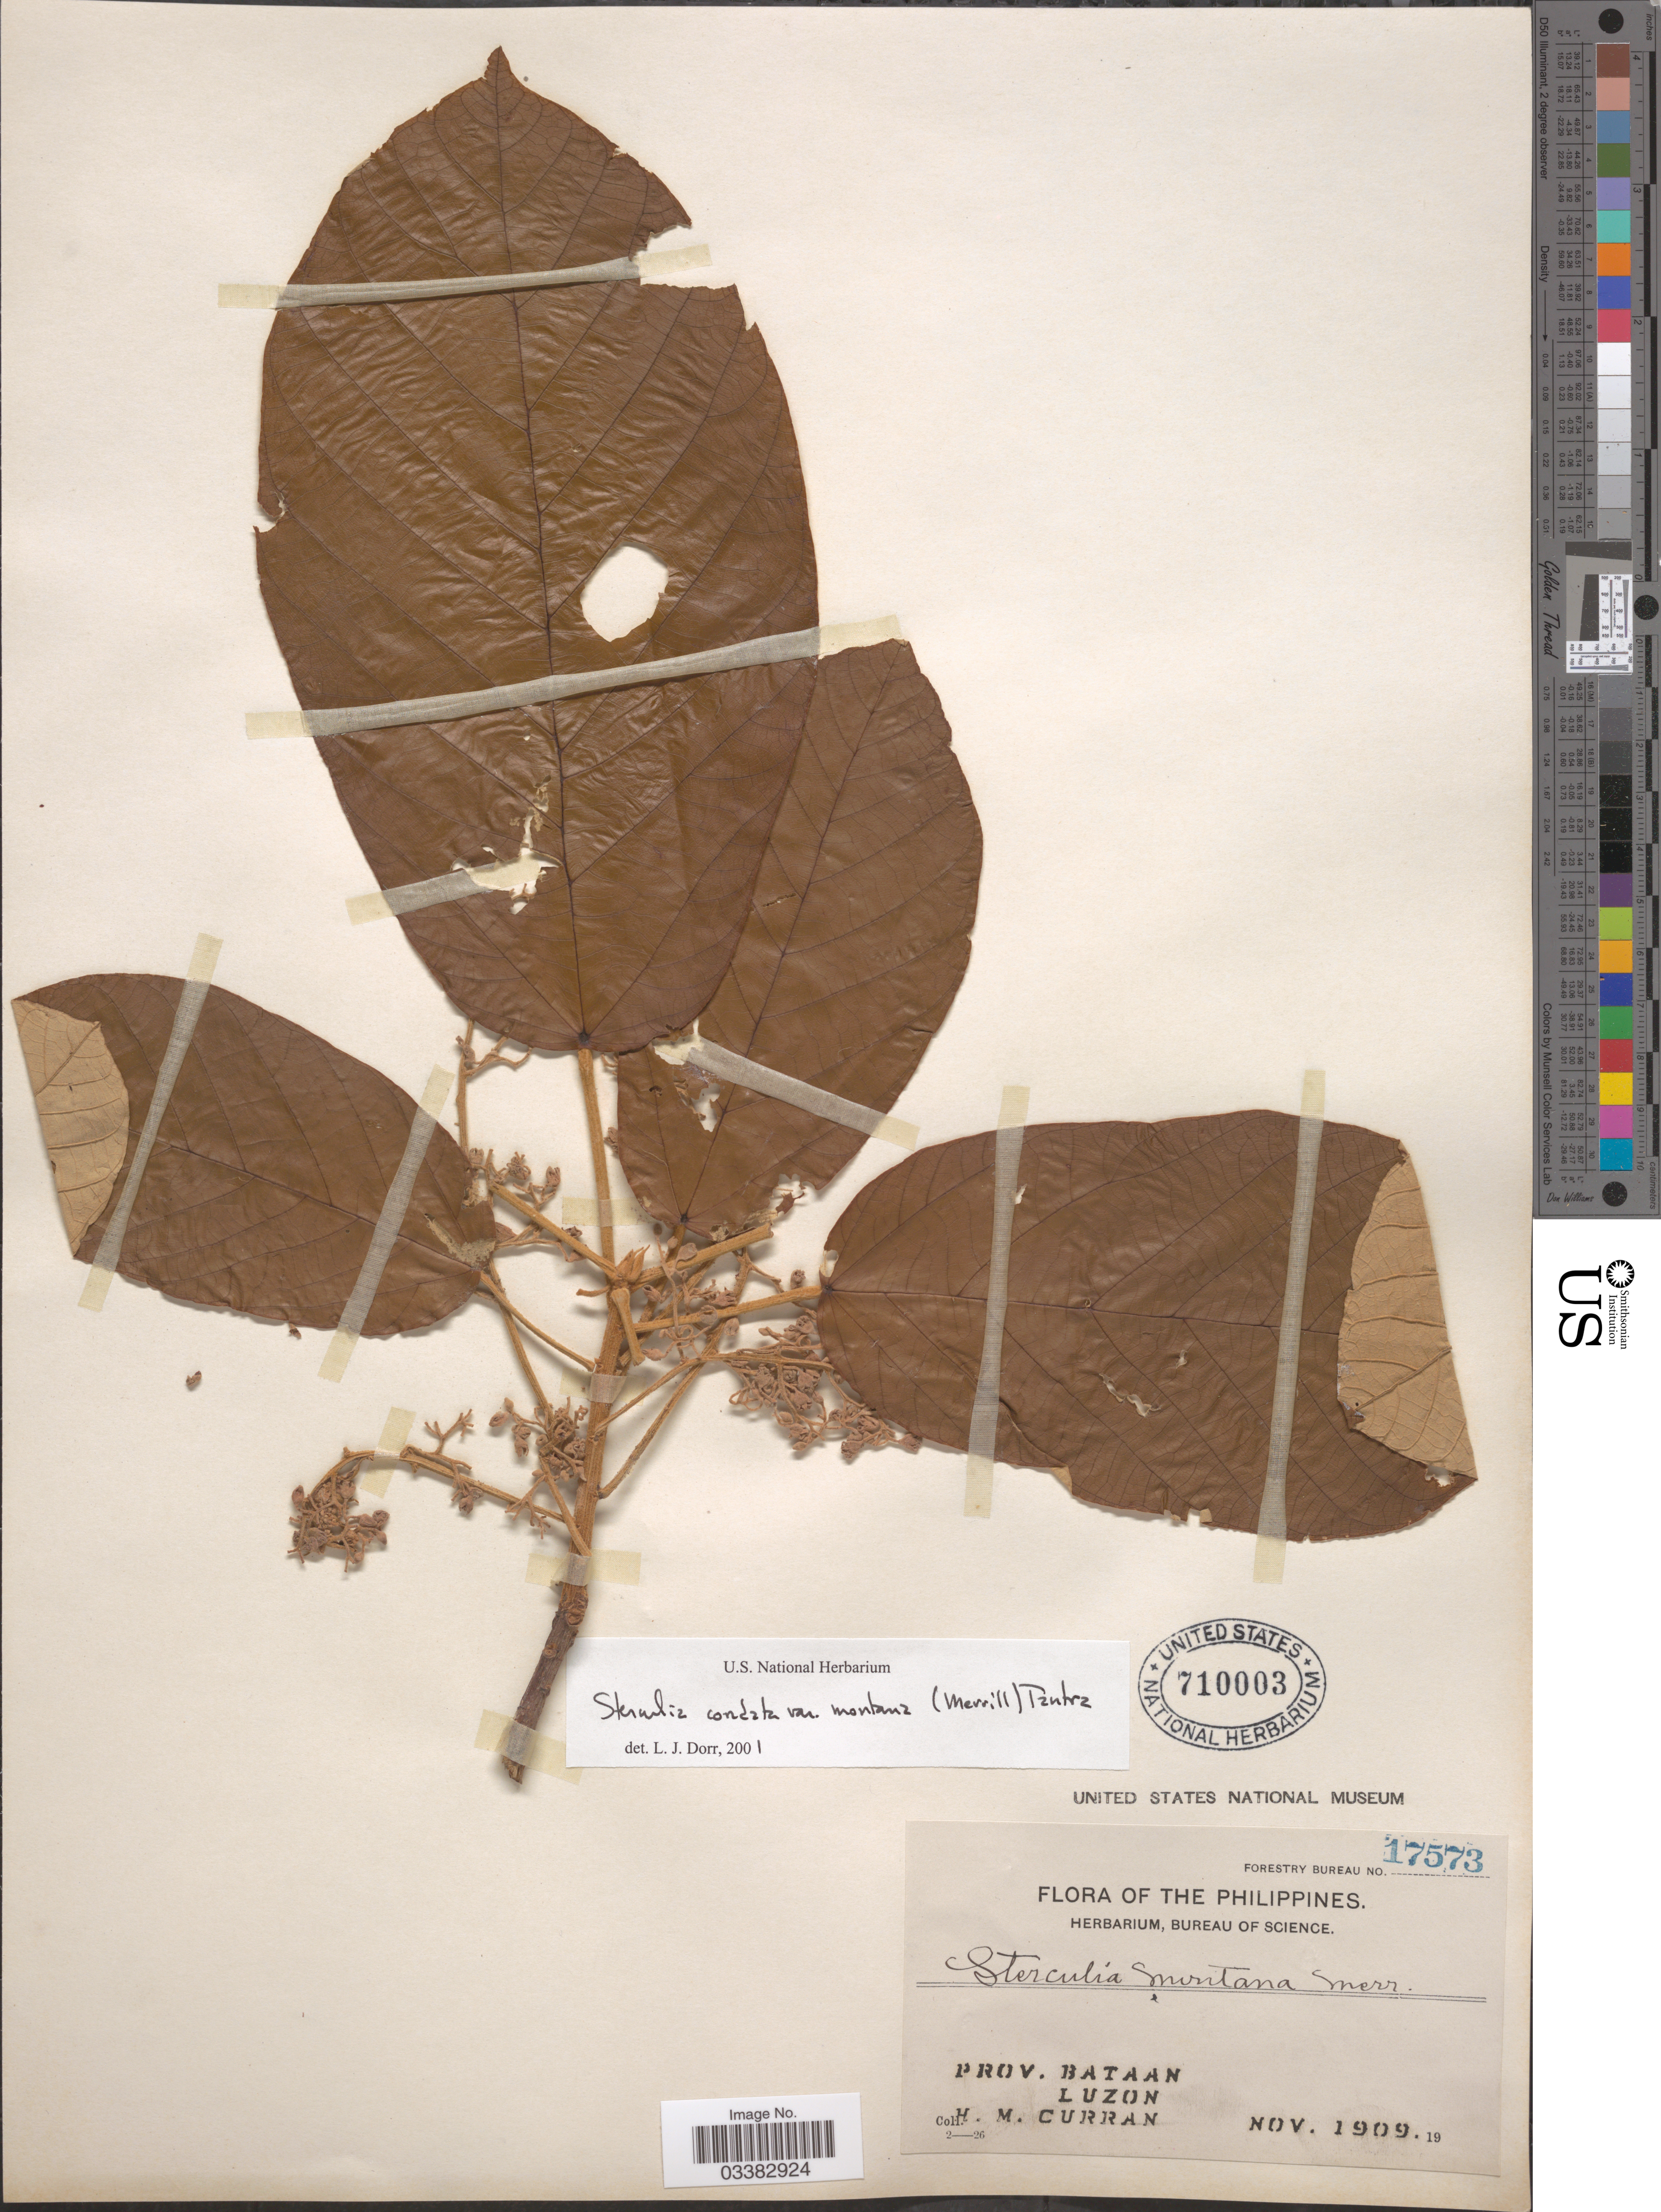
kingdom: Plantae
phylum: Tracheophyta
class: Magnoliopsida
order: Malvales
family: Malvaceae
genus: Sterculia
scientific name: Sterculia montana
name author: Merr.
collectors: H. M. Curran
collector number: Forestry Bureau 17573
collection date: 1909-11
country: Philippines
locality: Prov. Bataan. Luzon.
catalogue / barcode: US 710003